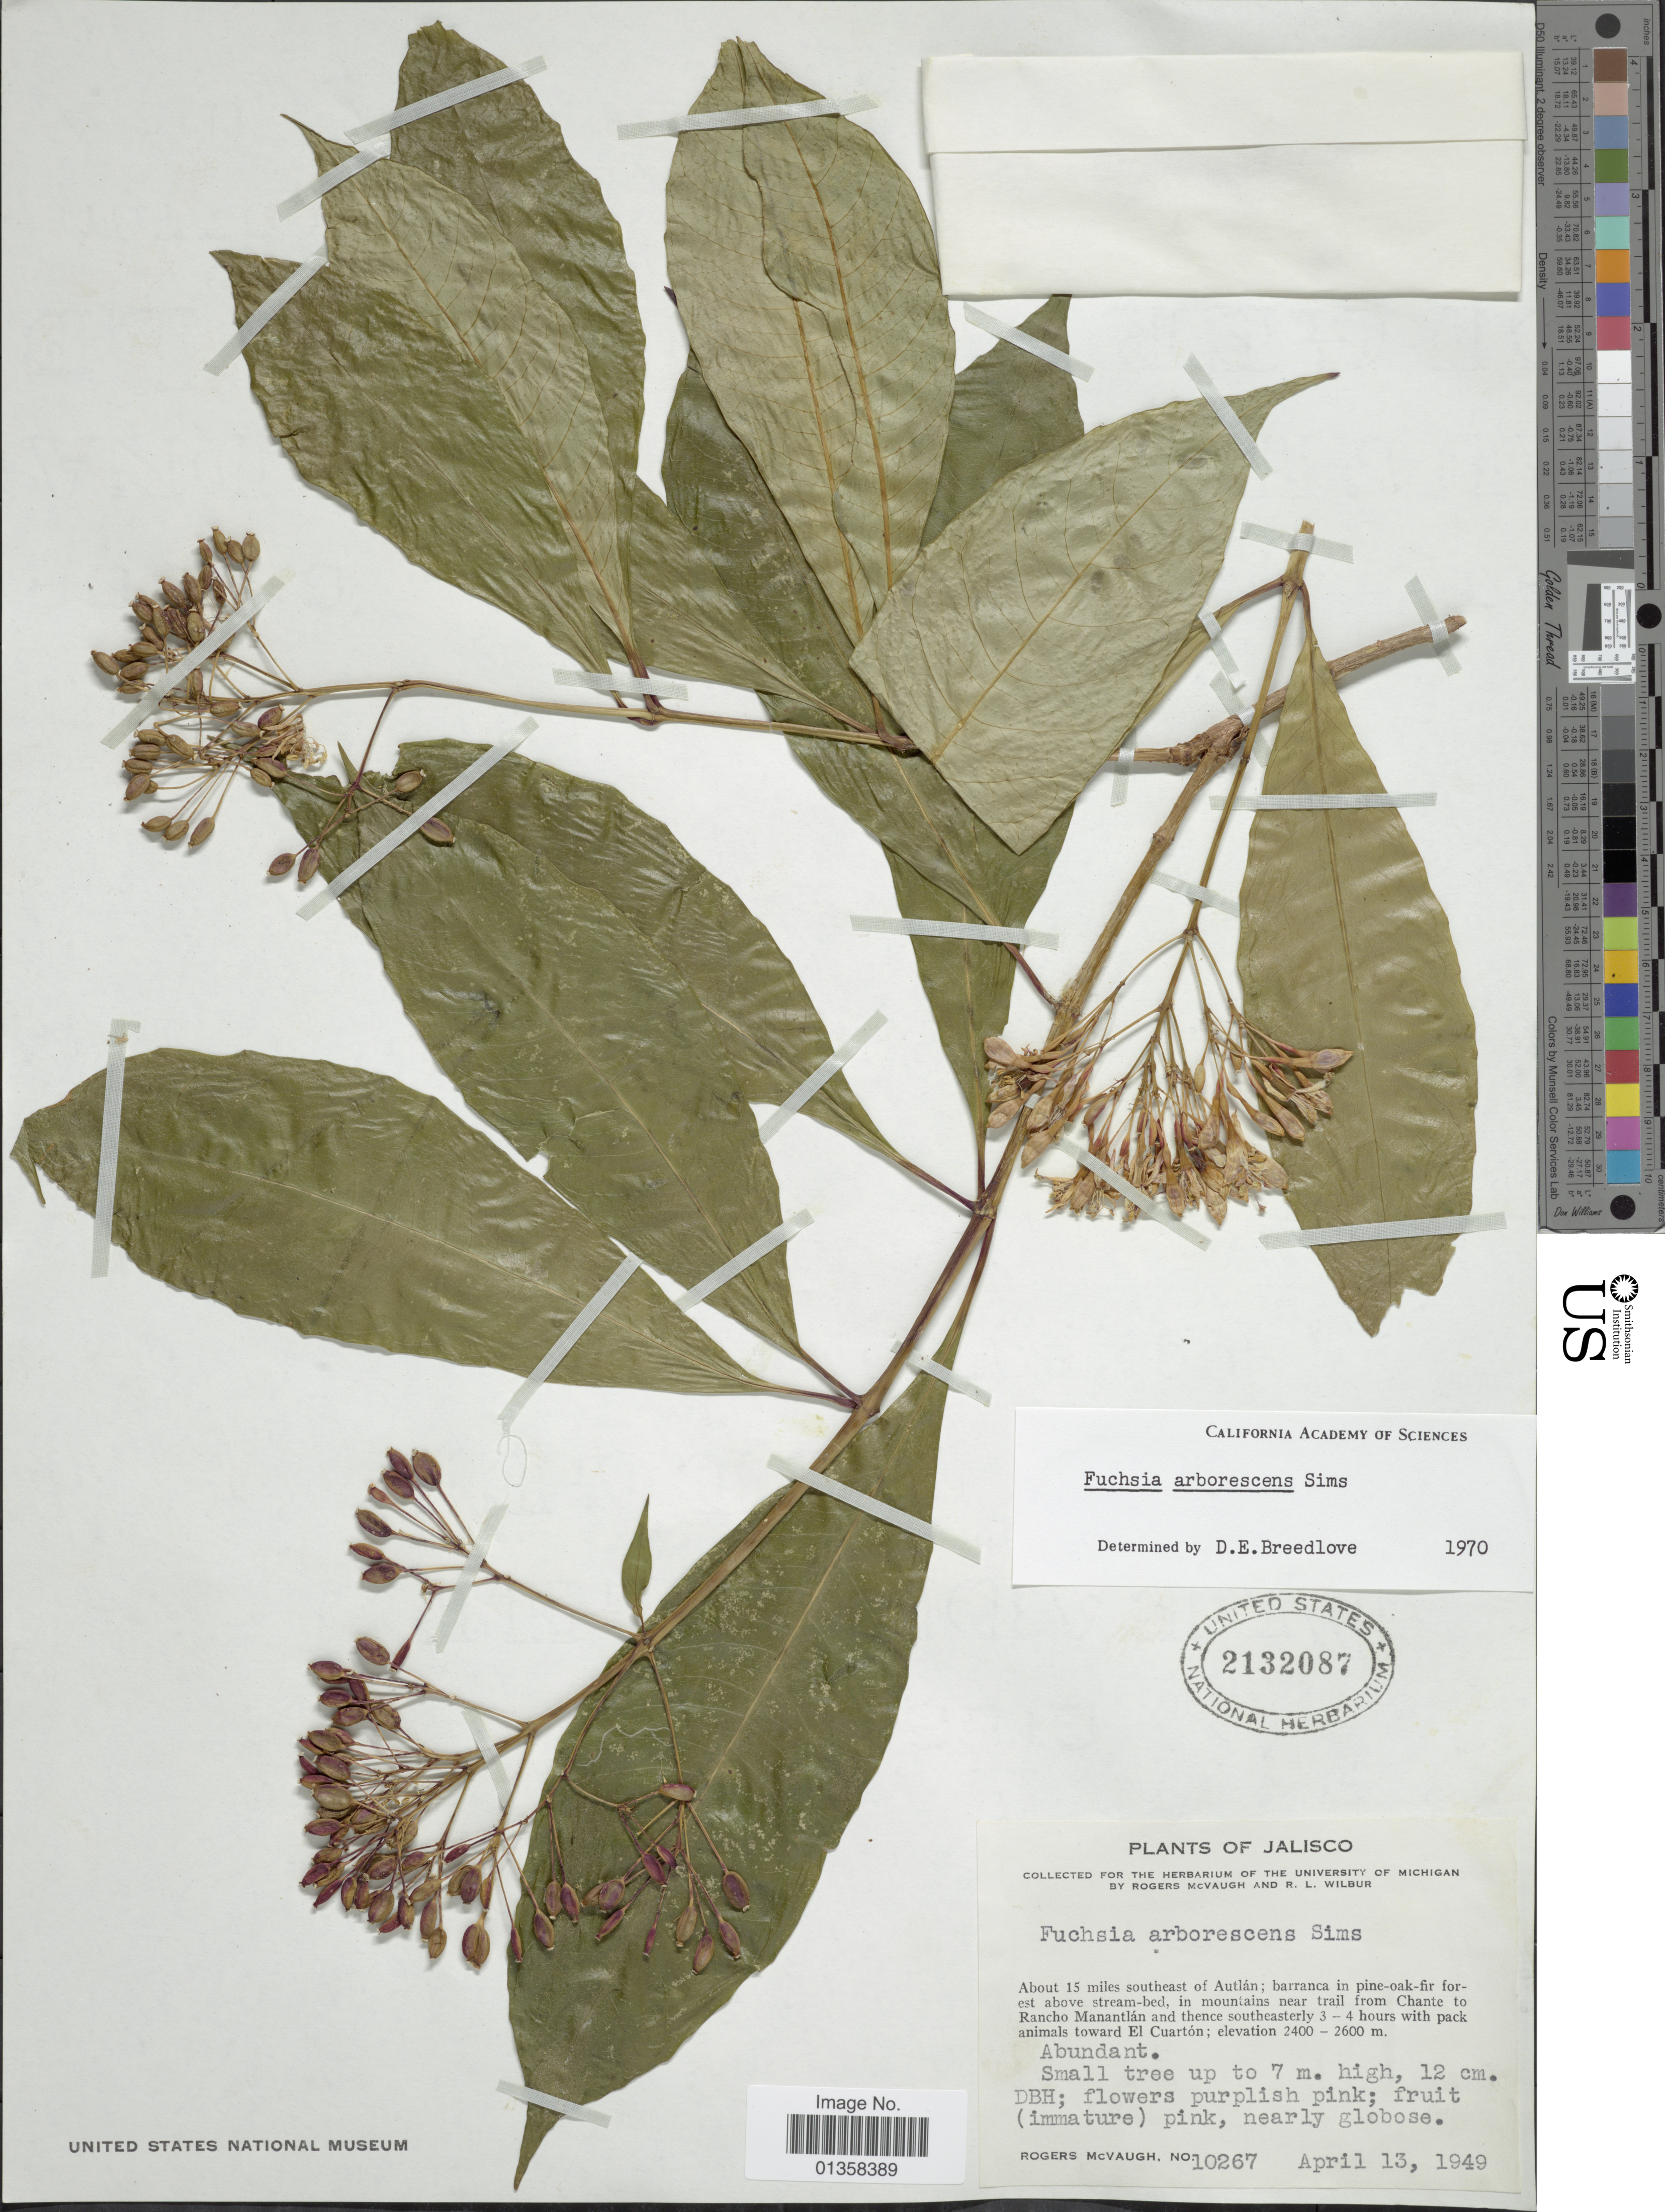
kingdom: Plantae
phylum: Tracheophyta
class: Magnoliopsida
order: Myrtales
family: Onagraceae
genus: Fuchsia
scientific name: Fuchsia arborescens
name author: Sims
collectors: R. McVaugh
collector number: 10267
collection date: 1949-04-13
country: Mexico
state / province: Jalisco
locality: About 15 miles southeast of Autlán: barranca in pine-oak-fir forest above stream-bed, in mountains near trail from Chante to Rancho Manatlán and thence southeasterly 3-4 hours with pack animals toward El Cuartón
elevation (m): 2400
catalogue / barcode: US 2132087